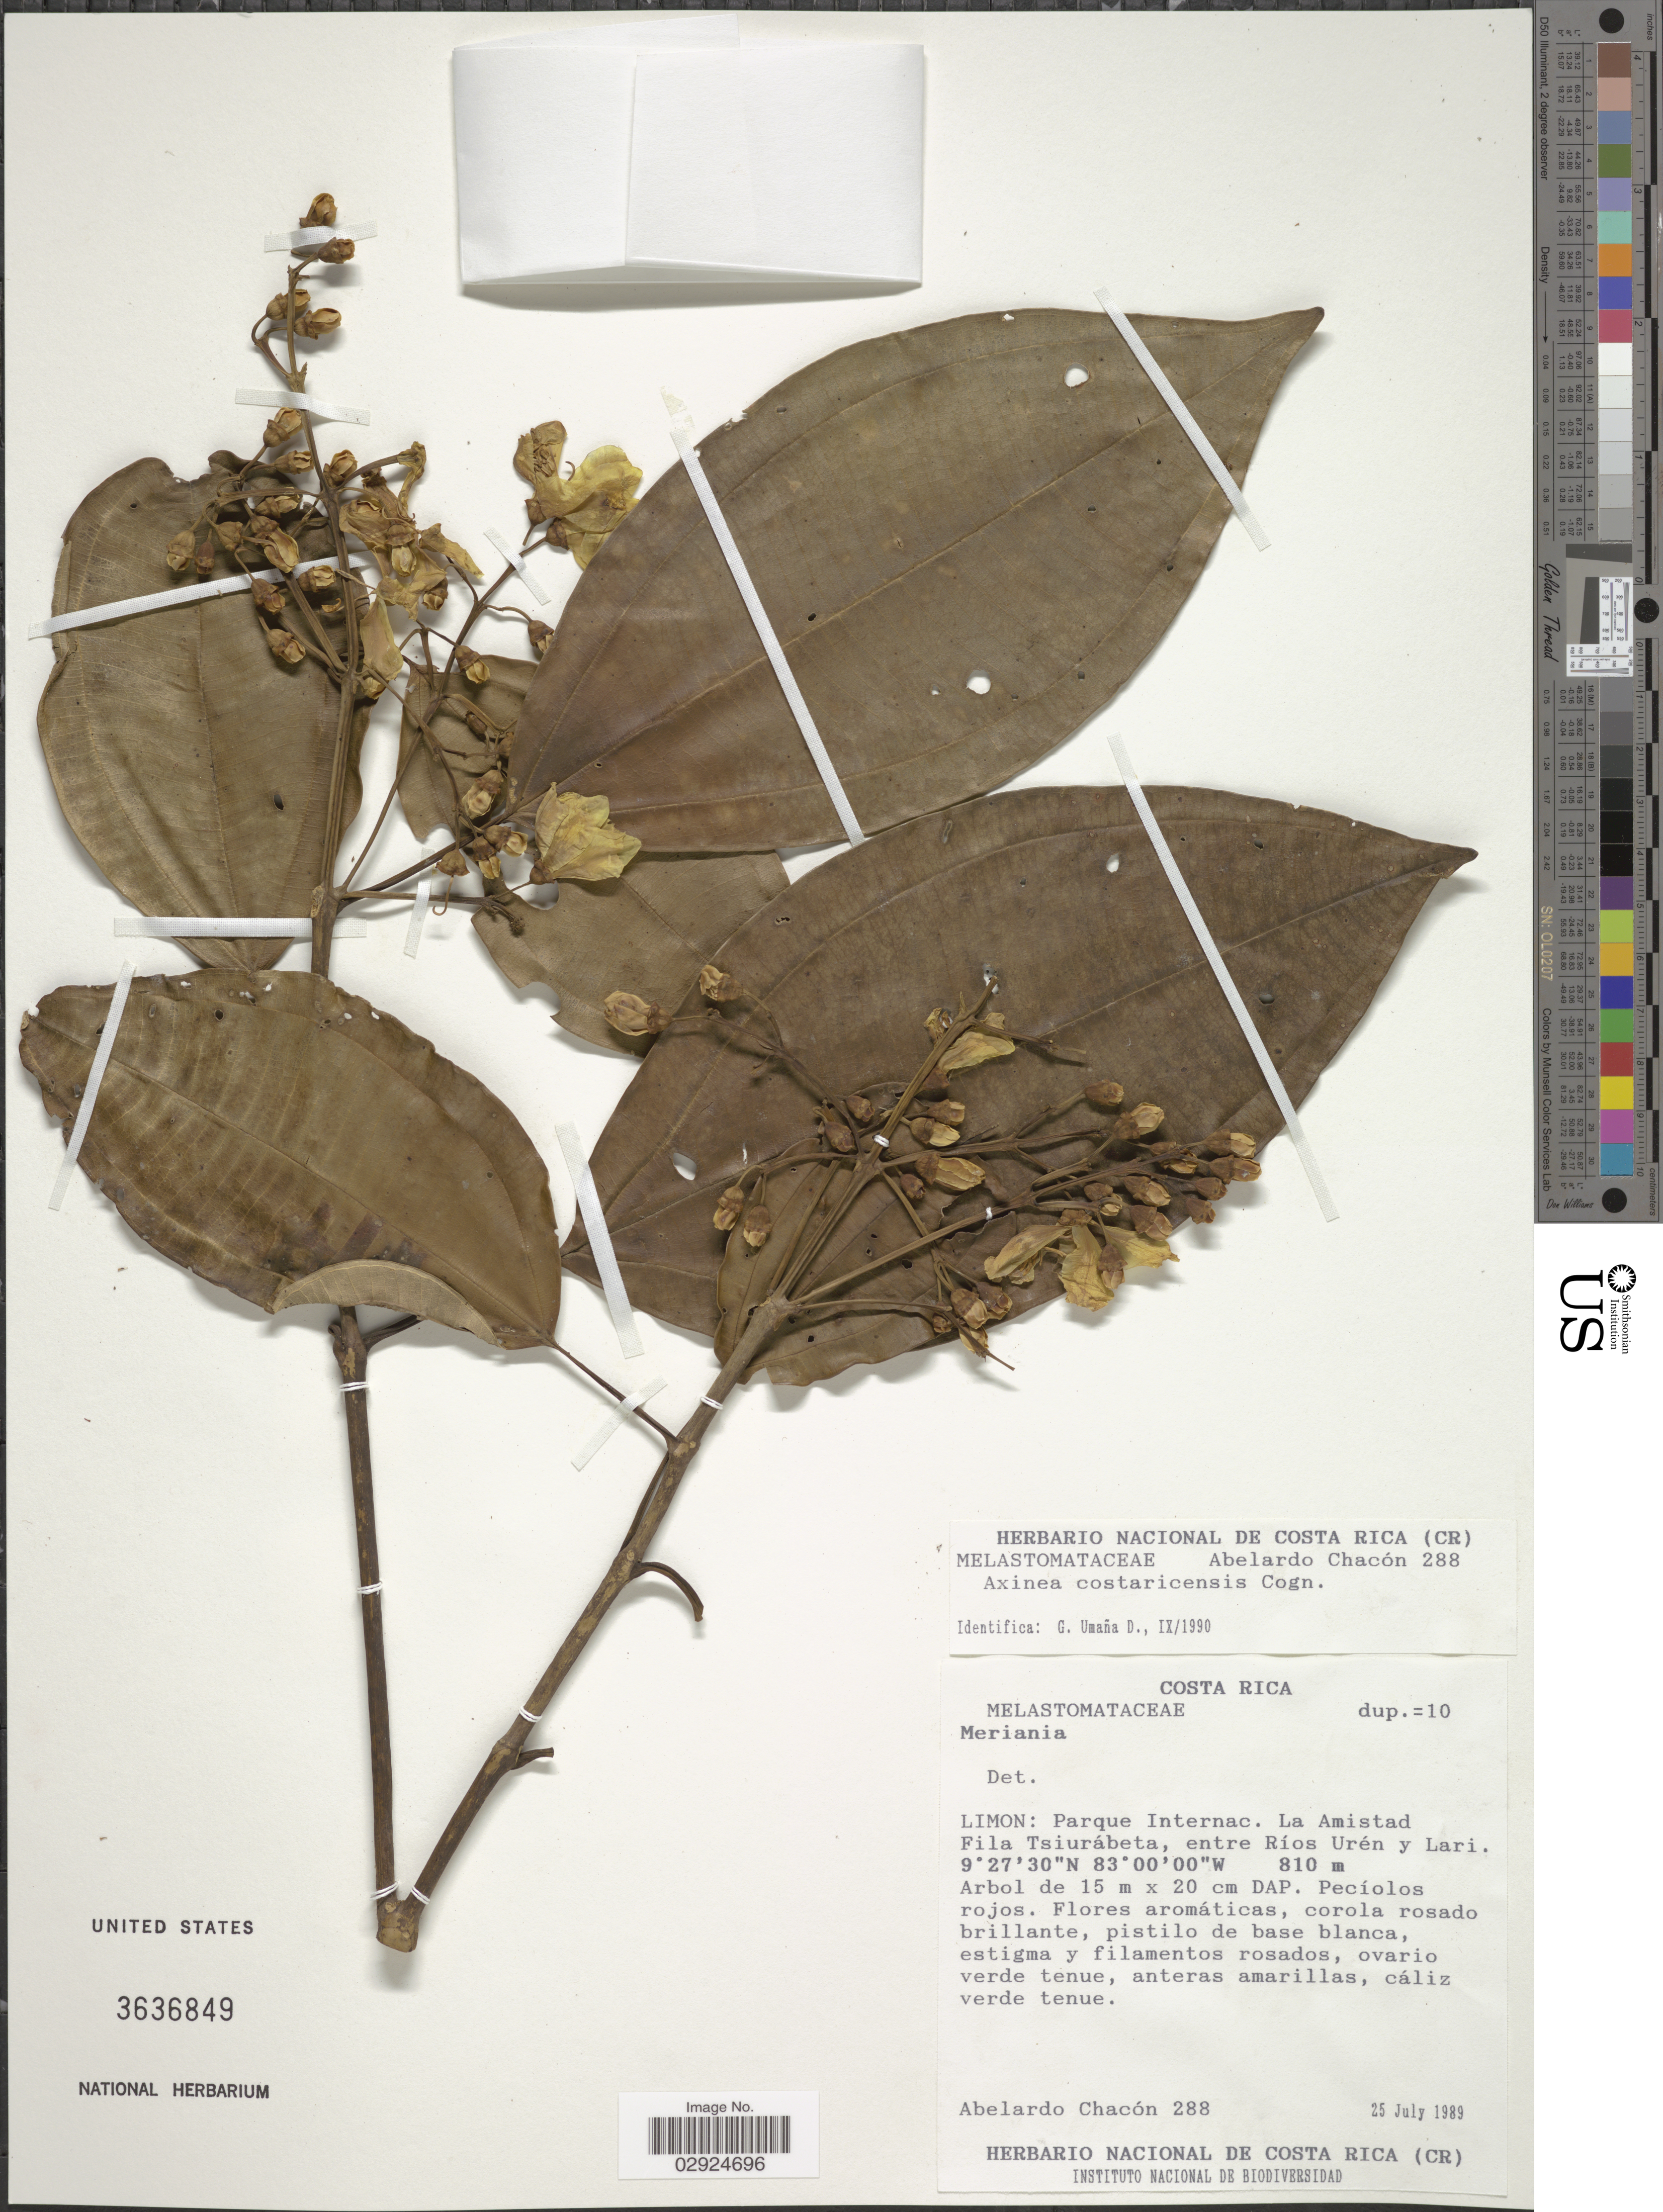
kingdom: Plantae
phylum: Tracheophyta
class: Magnoliopsida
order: Myrtales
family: Melastomataceae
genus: Axinaea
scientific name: Axinaea costaricensis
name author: Cogn. in A. DC.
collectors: A. Chacon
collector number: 288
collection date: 1989-07-25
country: Costa Rica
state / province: Limón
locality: Limon: Parque Internac. La Amistad Fila Tsiurábeta, entre Ríos Urén y Lari.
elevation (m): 810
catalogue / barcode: US 3636849